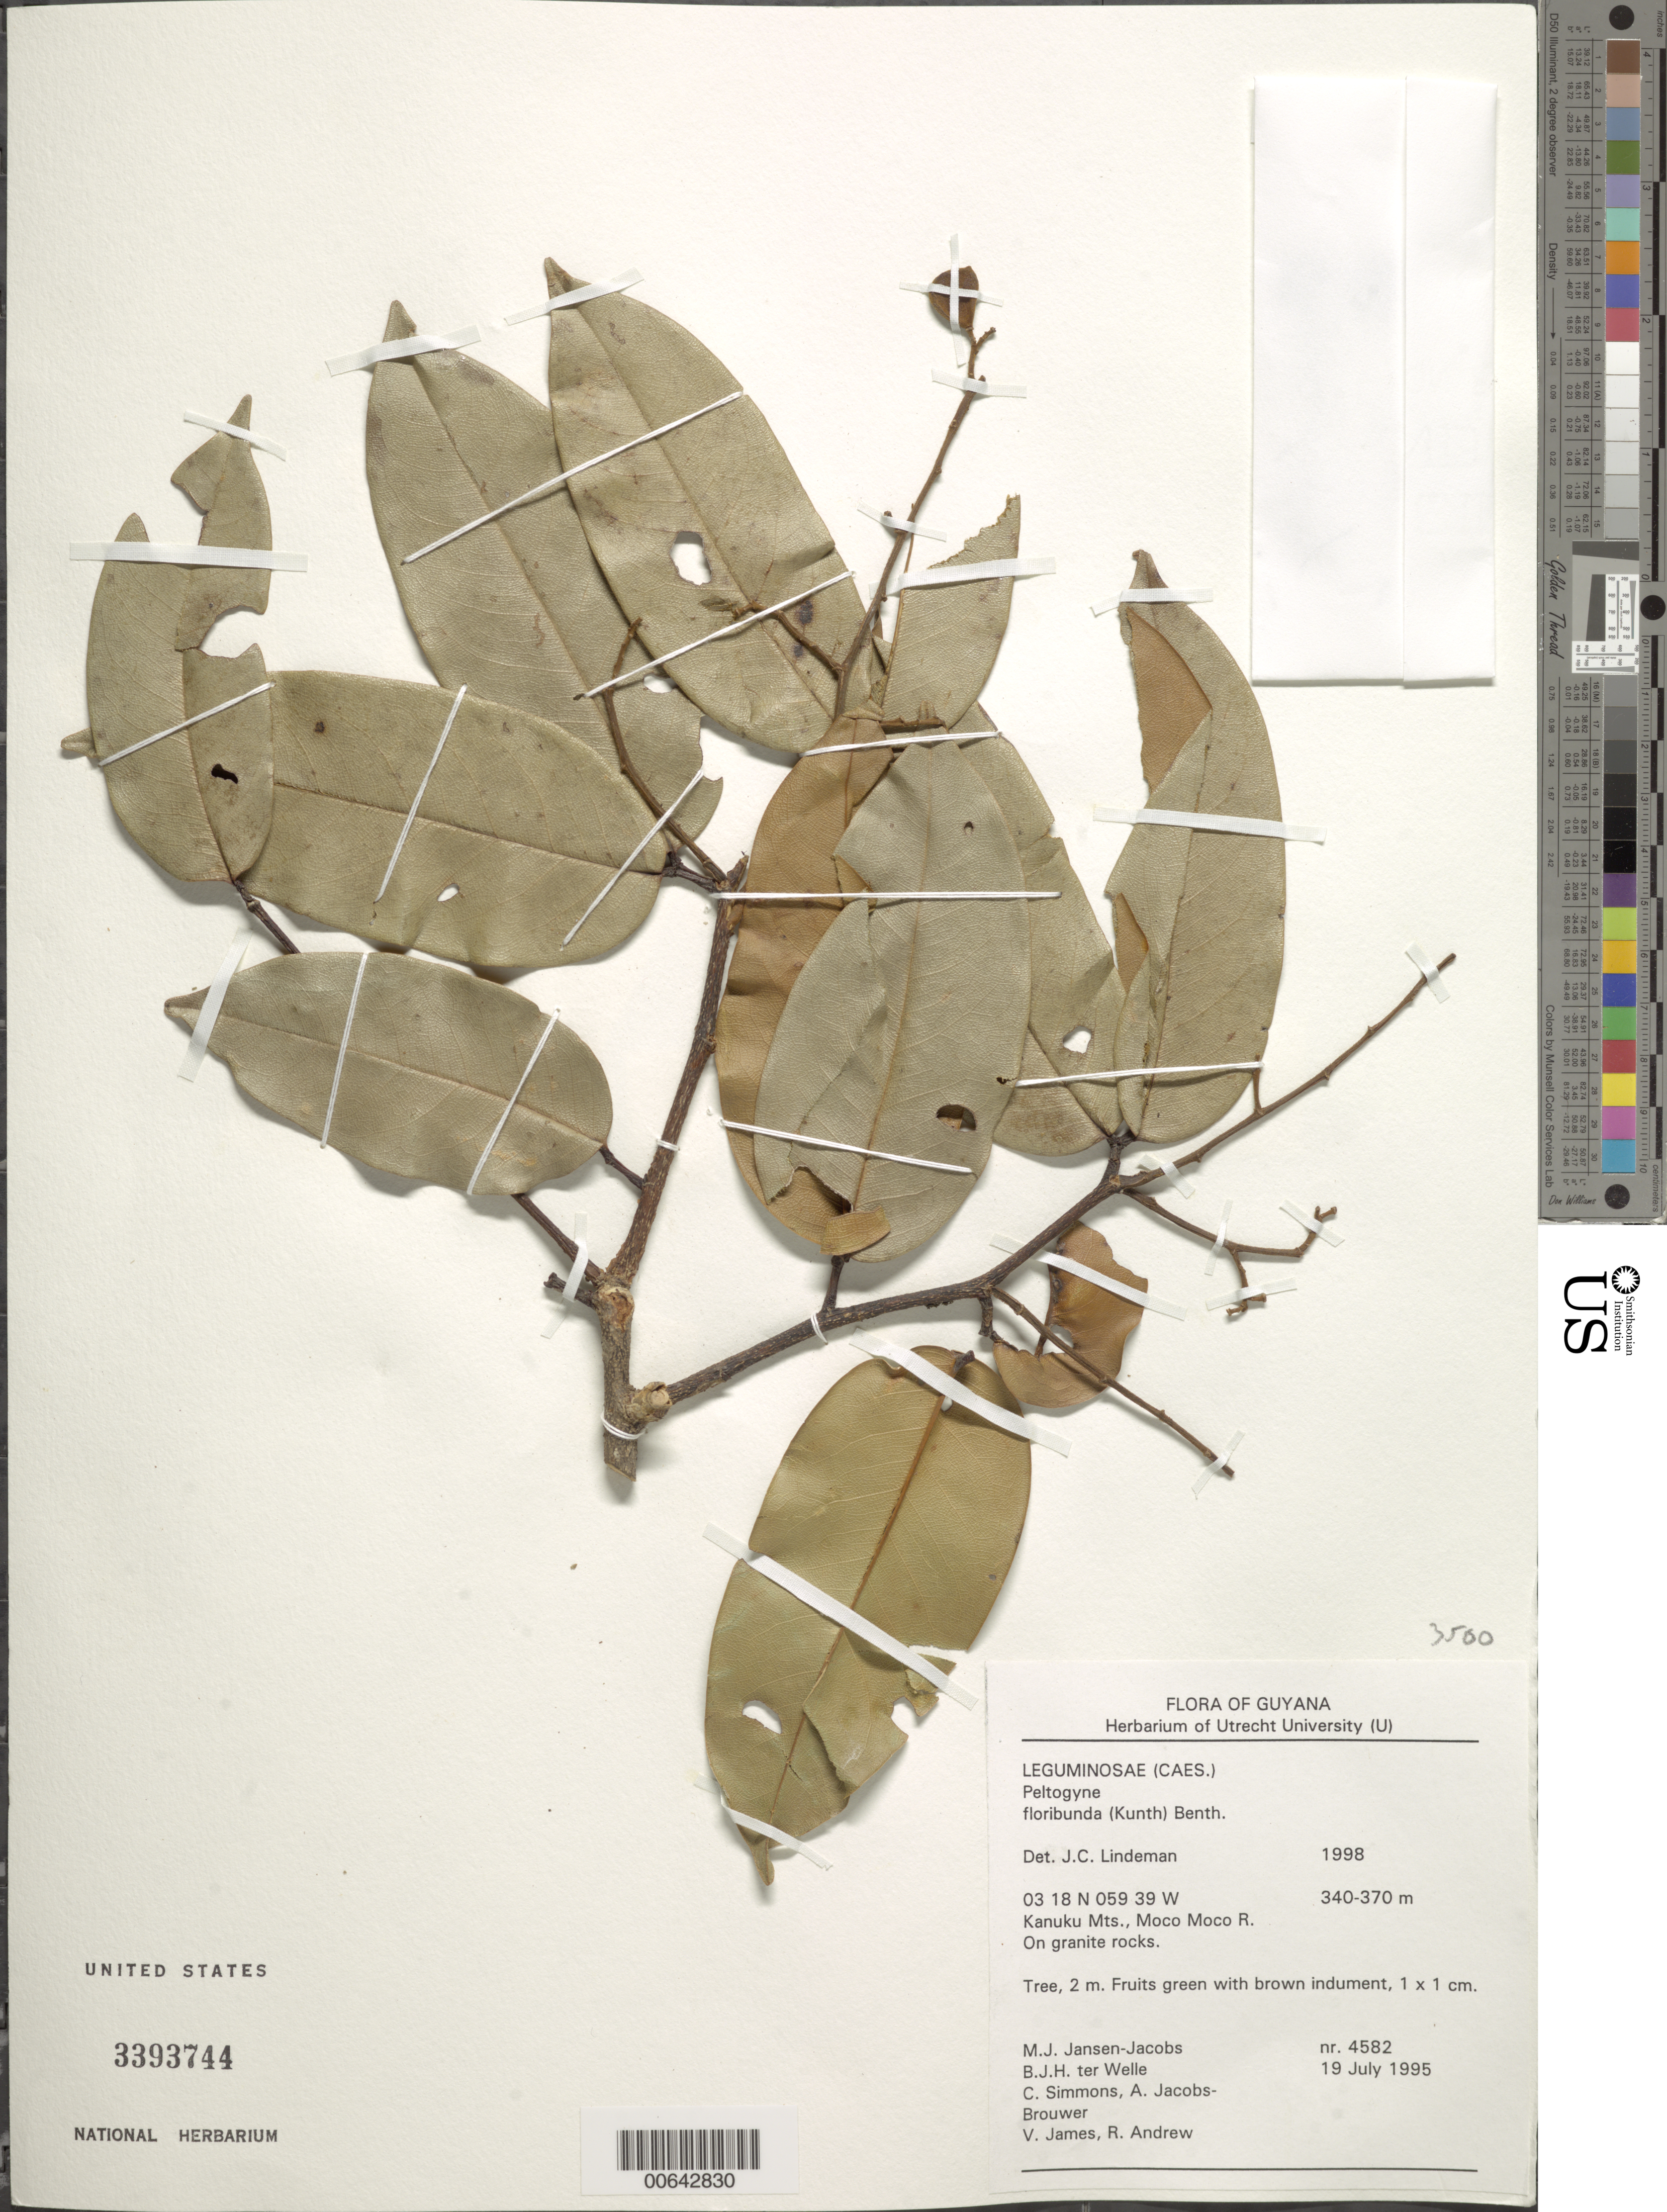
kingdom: Plantae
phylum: Tracheophyta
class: Magnoliopsida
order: Fabales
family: Fabaceae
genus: Peltogyne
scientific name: Peltogyne floribunda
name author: (Kunth) Pittier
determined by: Lindeman, J. C.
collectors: M. J. Jansen-Jacobs, B. Welle, C. Simmons, A. Jacobs-Brouwer, V. James & R. Andrew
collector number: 4582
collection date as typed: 19-Jul-95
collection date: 1995-07-19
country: Guyana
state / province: U. Takutu-U. Essequibo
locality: Moco Moco River, Kanuku Mts.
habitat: On granite rocks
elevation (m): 340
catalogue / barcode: US 3393744